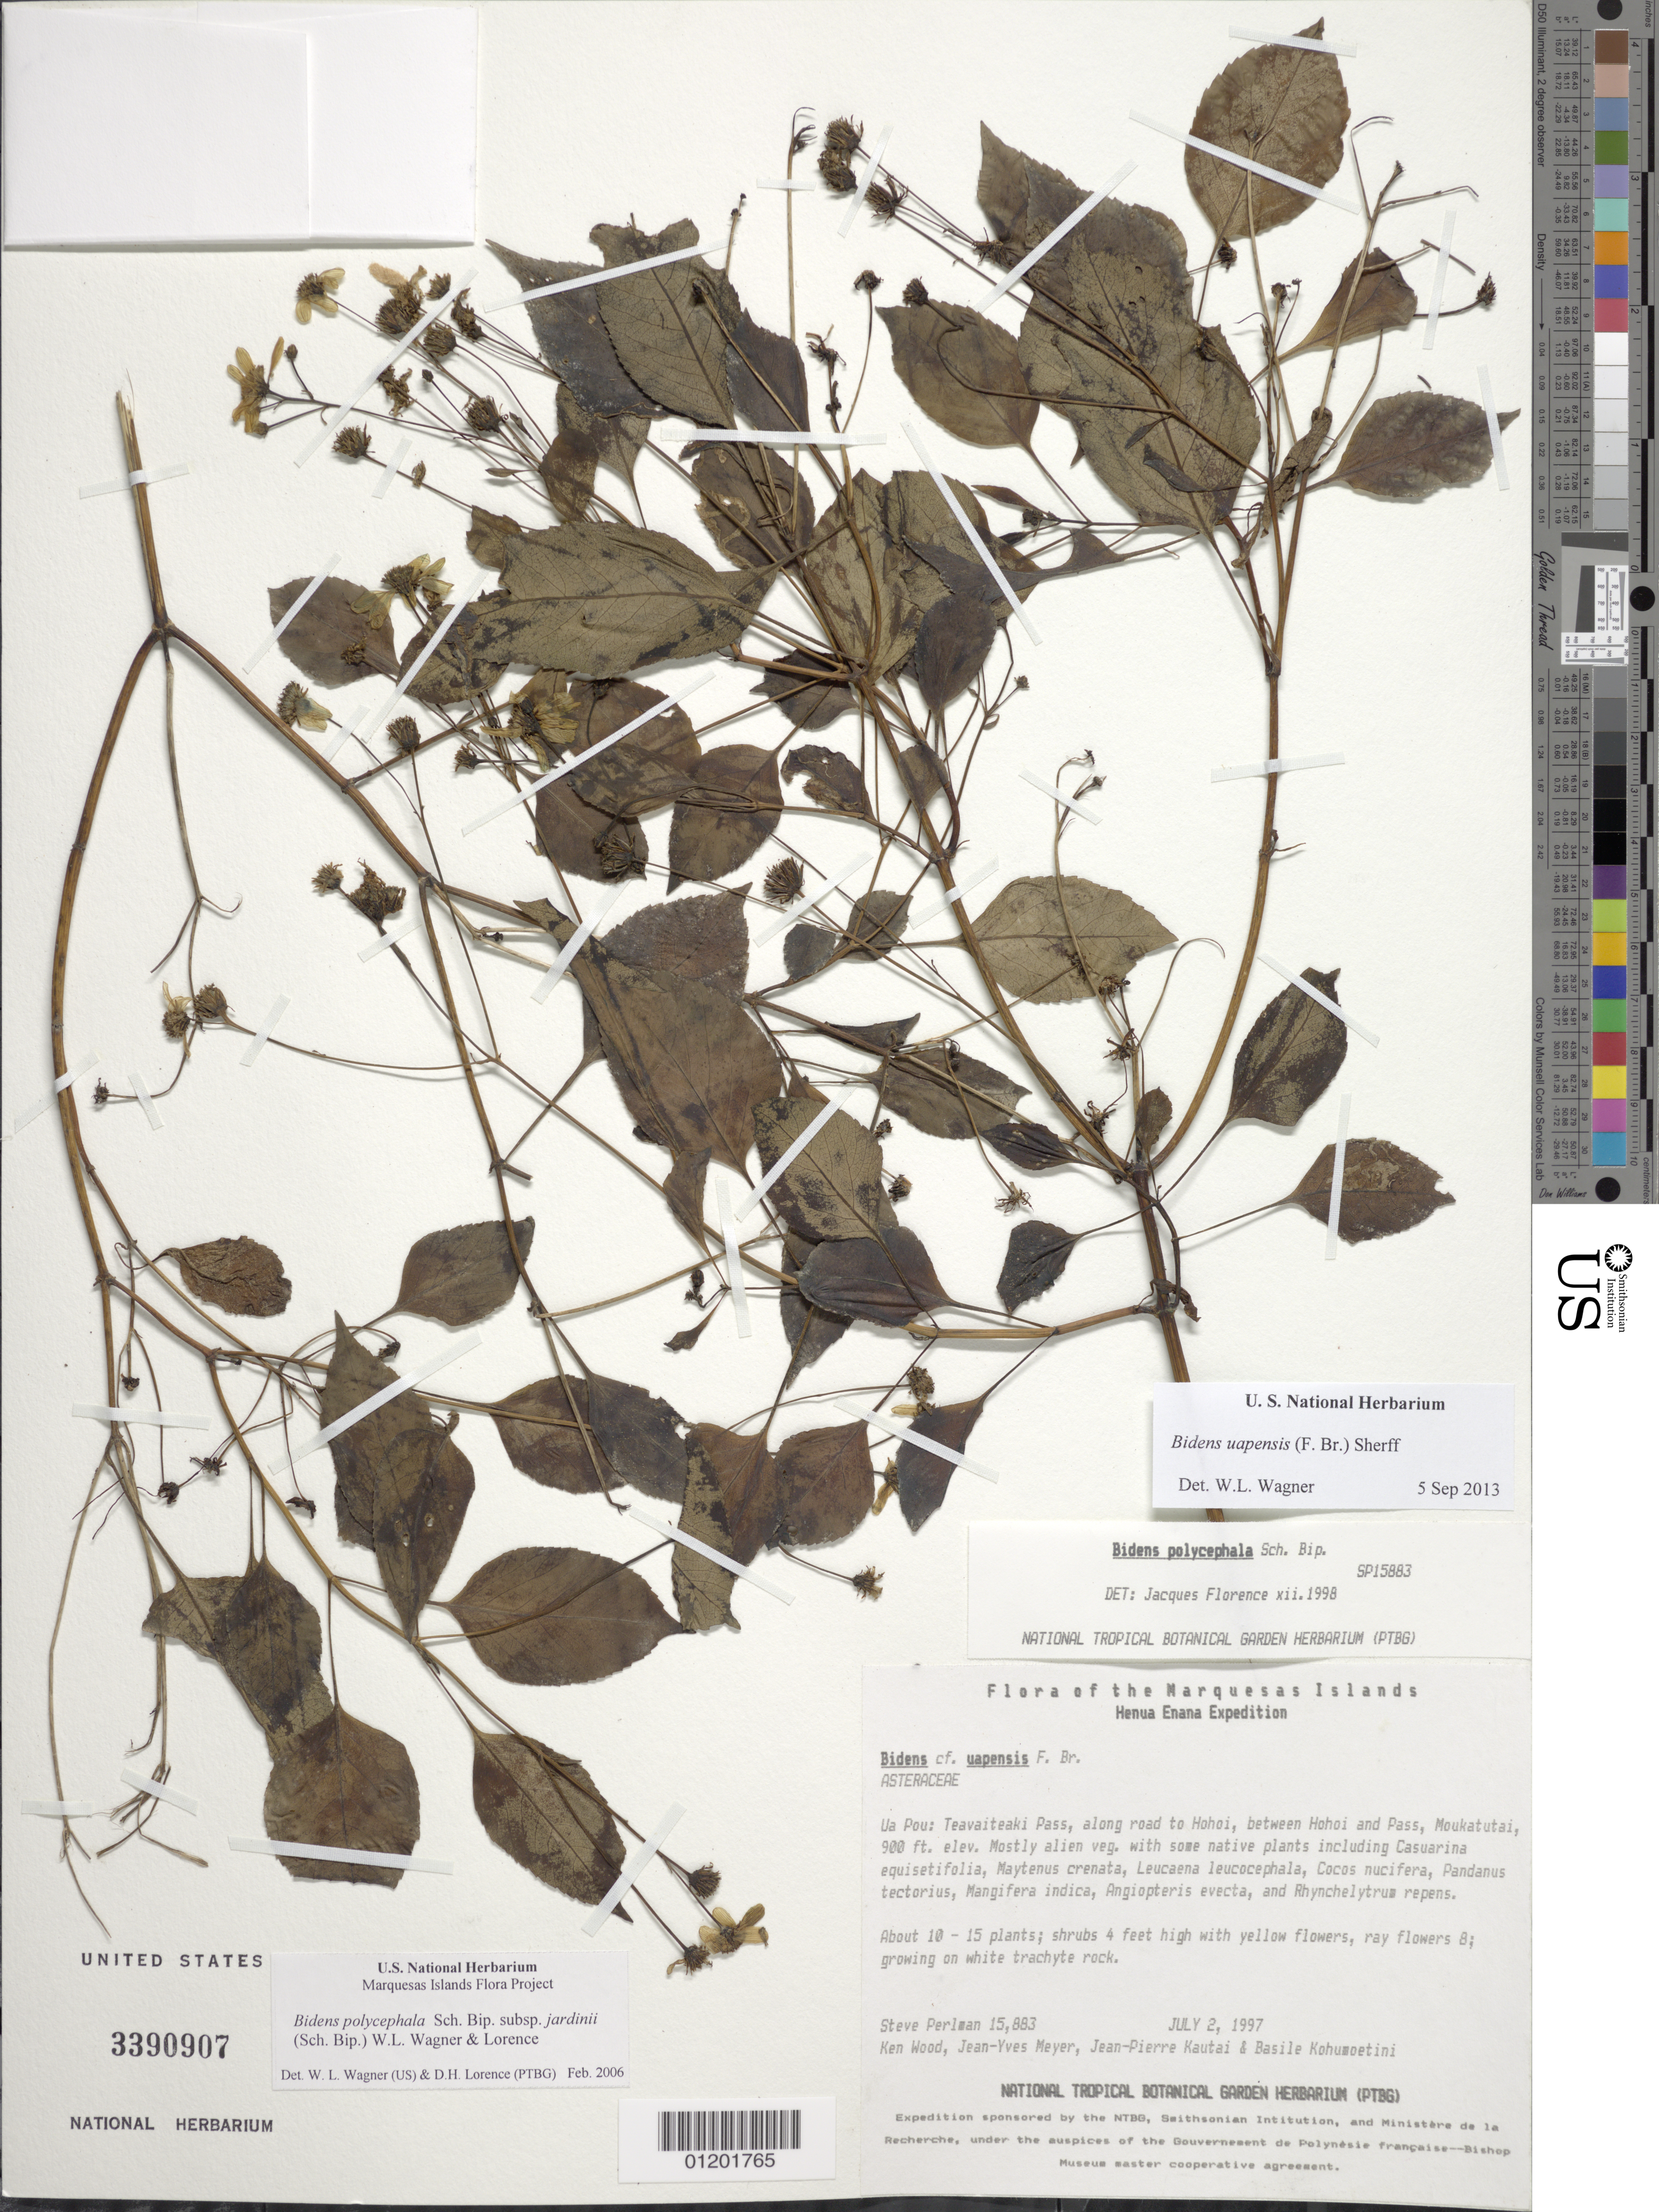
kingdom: Plantae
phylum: Tracheophyta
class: Magnoliopsida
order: Asterales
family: Asteraceae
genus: Bidens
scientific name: Bidens uapensis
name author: (F. Br.) Sherff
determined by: Wagner, W. L., (BOT), Smithsonian Institution - National Museum of Natural History (UNITED STATES)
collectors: S. P. Perlman, K. R. Wood, J.-Y. Meyer, J. Kautai & B. Kohumoetini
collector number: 15883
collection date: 1997-07-02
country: French Polynesia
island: Ua Pou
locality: Teavaiteaki Pass, along road to Hohoi, between Hohoi and Pass, Moukatutai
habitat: On white trachyte rock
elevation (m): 274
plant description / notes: PAP sheet identified as Bidens uapensis by J. Florence, 1998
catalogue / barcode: US 3390907